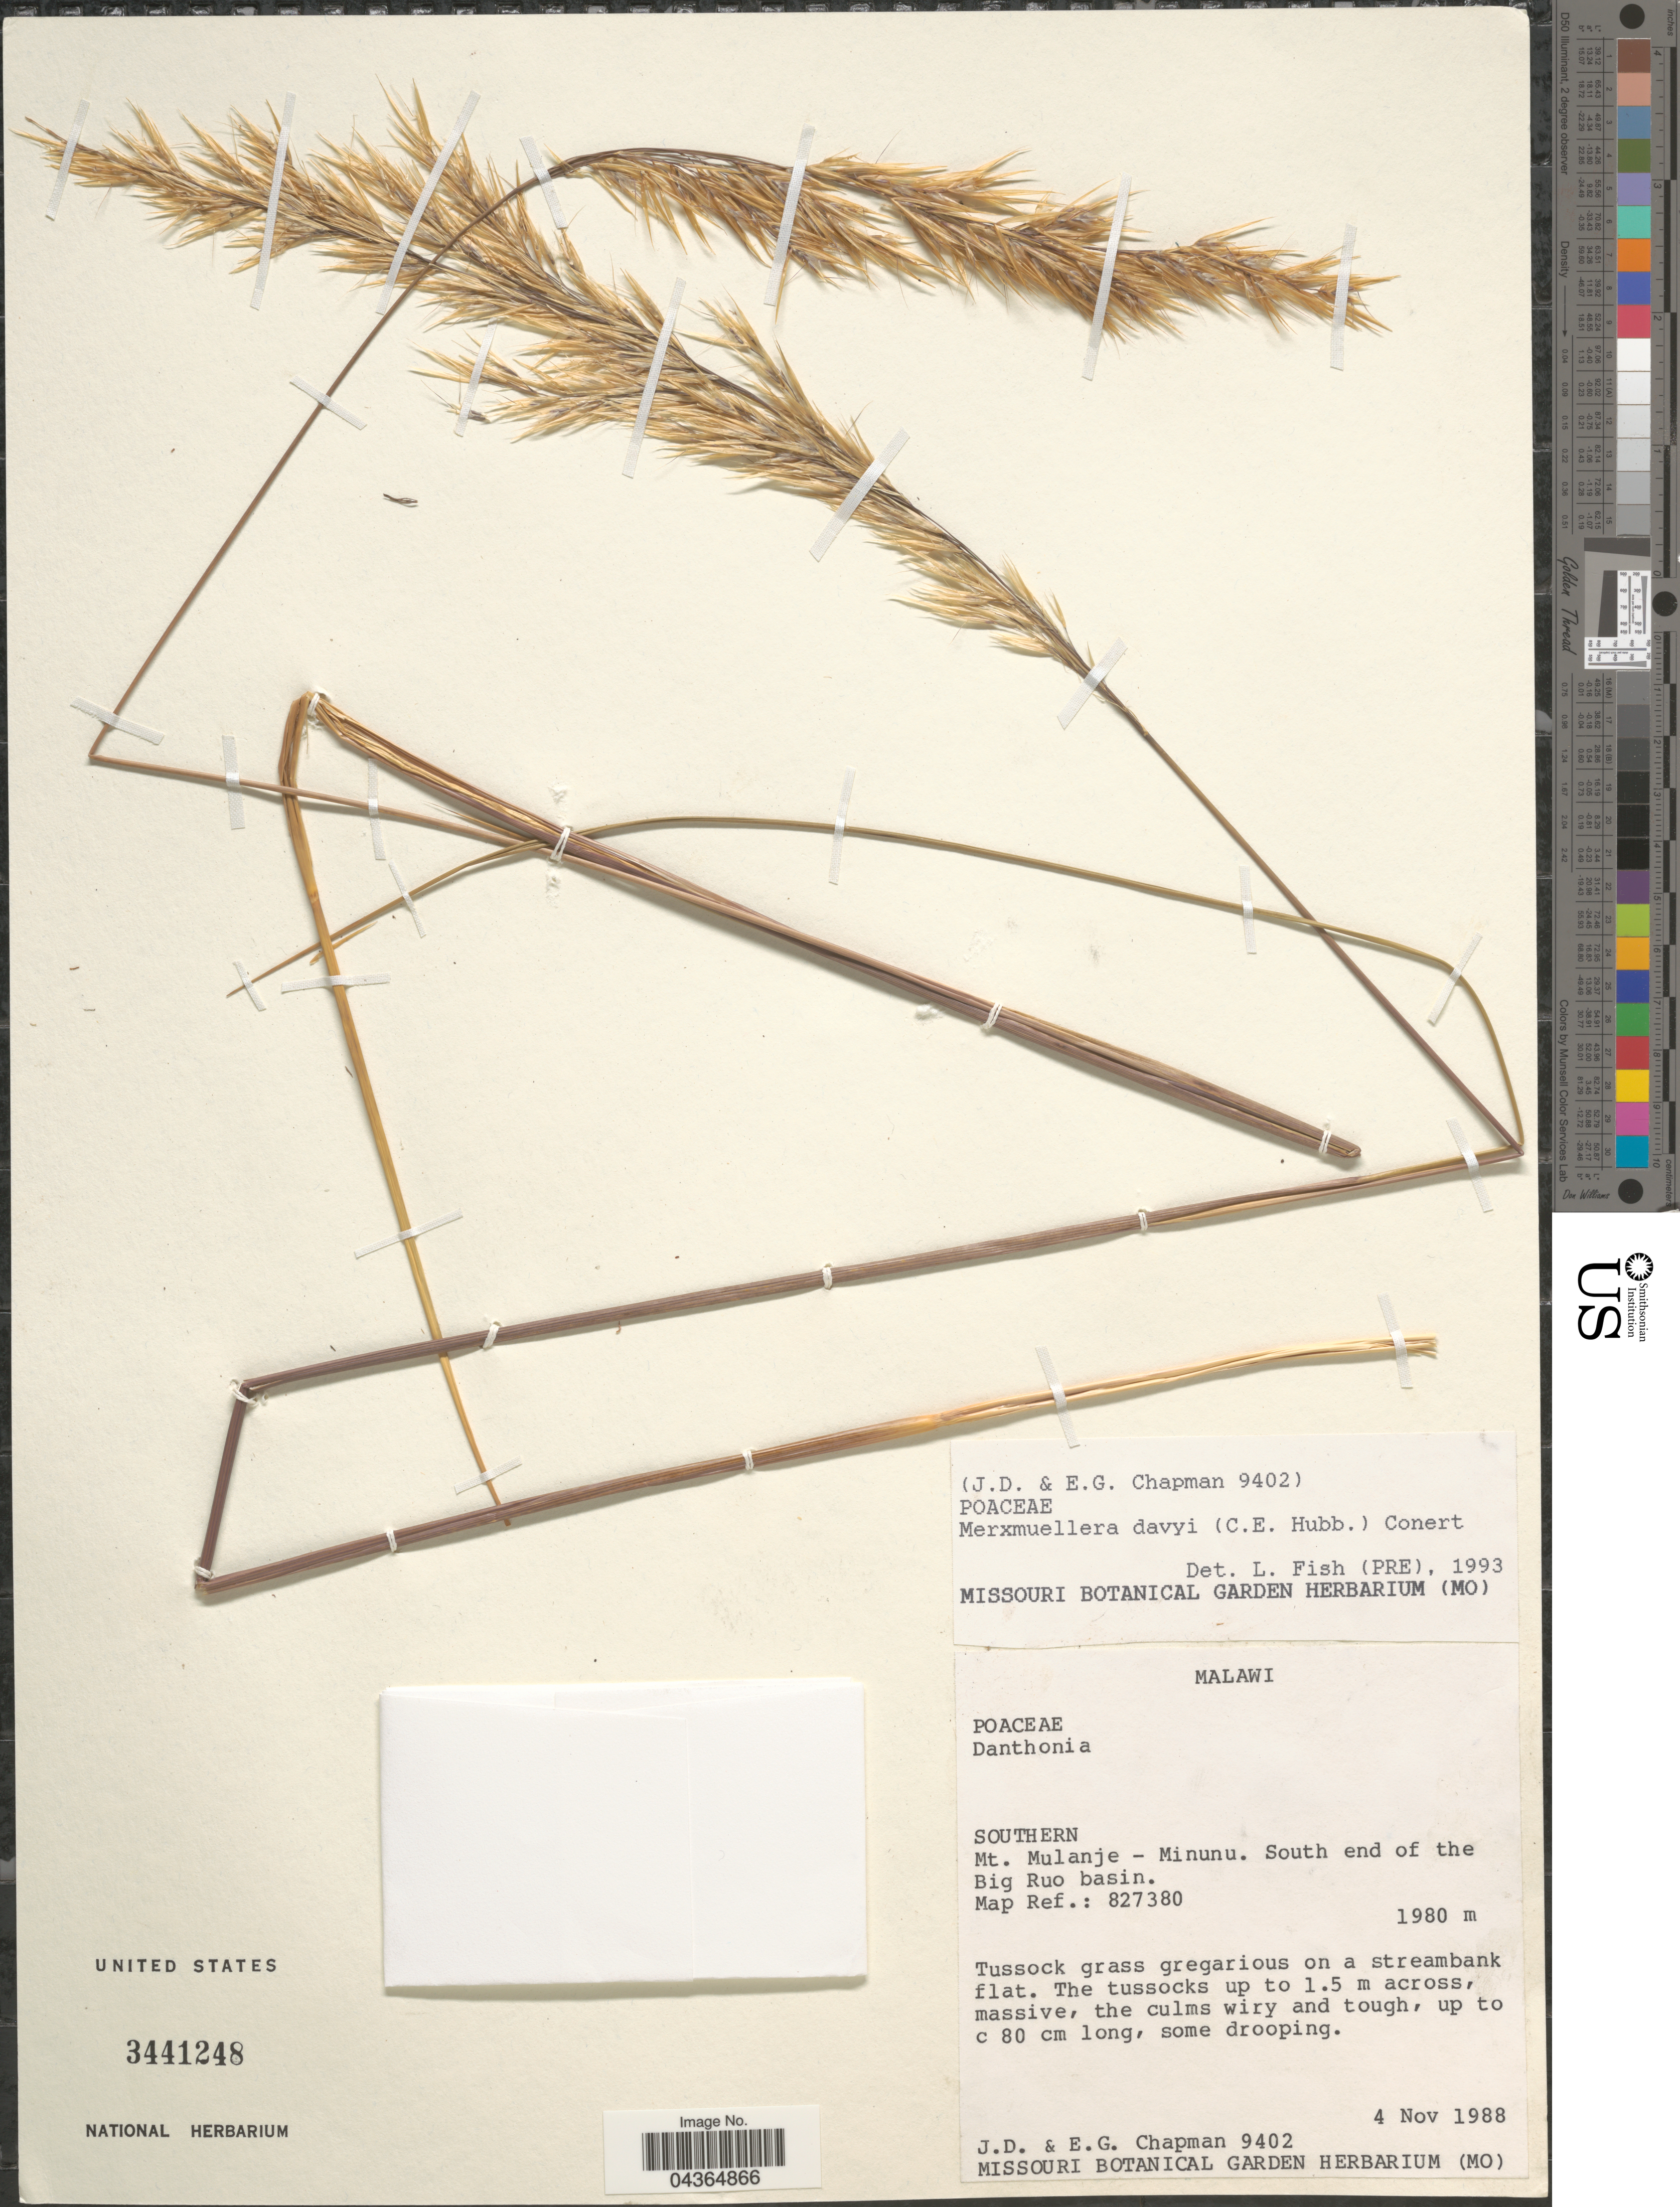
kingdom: Plantae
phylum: Tracheophyta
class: Liliopsida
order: Poales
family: Poaceae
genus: Merxmuellera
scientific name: Merxmuellera davyi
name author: (C. E. Hubb.) Conert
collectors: J. D. Chapman & E. Chapman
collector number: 9402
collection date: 1988-11-04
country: Malawi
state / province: Southern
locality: Mt. Mulanje - Minunu. South end of the Big Ruo basin. Map Ref.: 827380.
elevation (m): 1980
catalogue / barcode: US 3441248